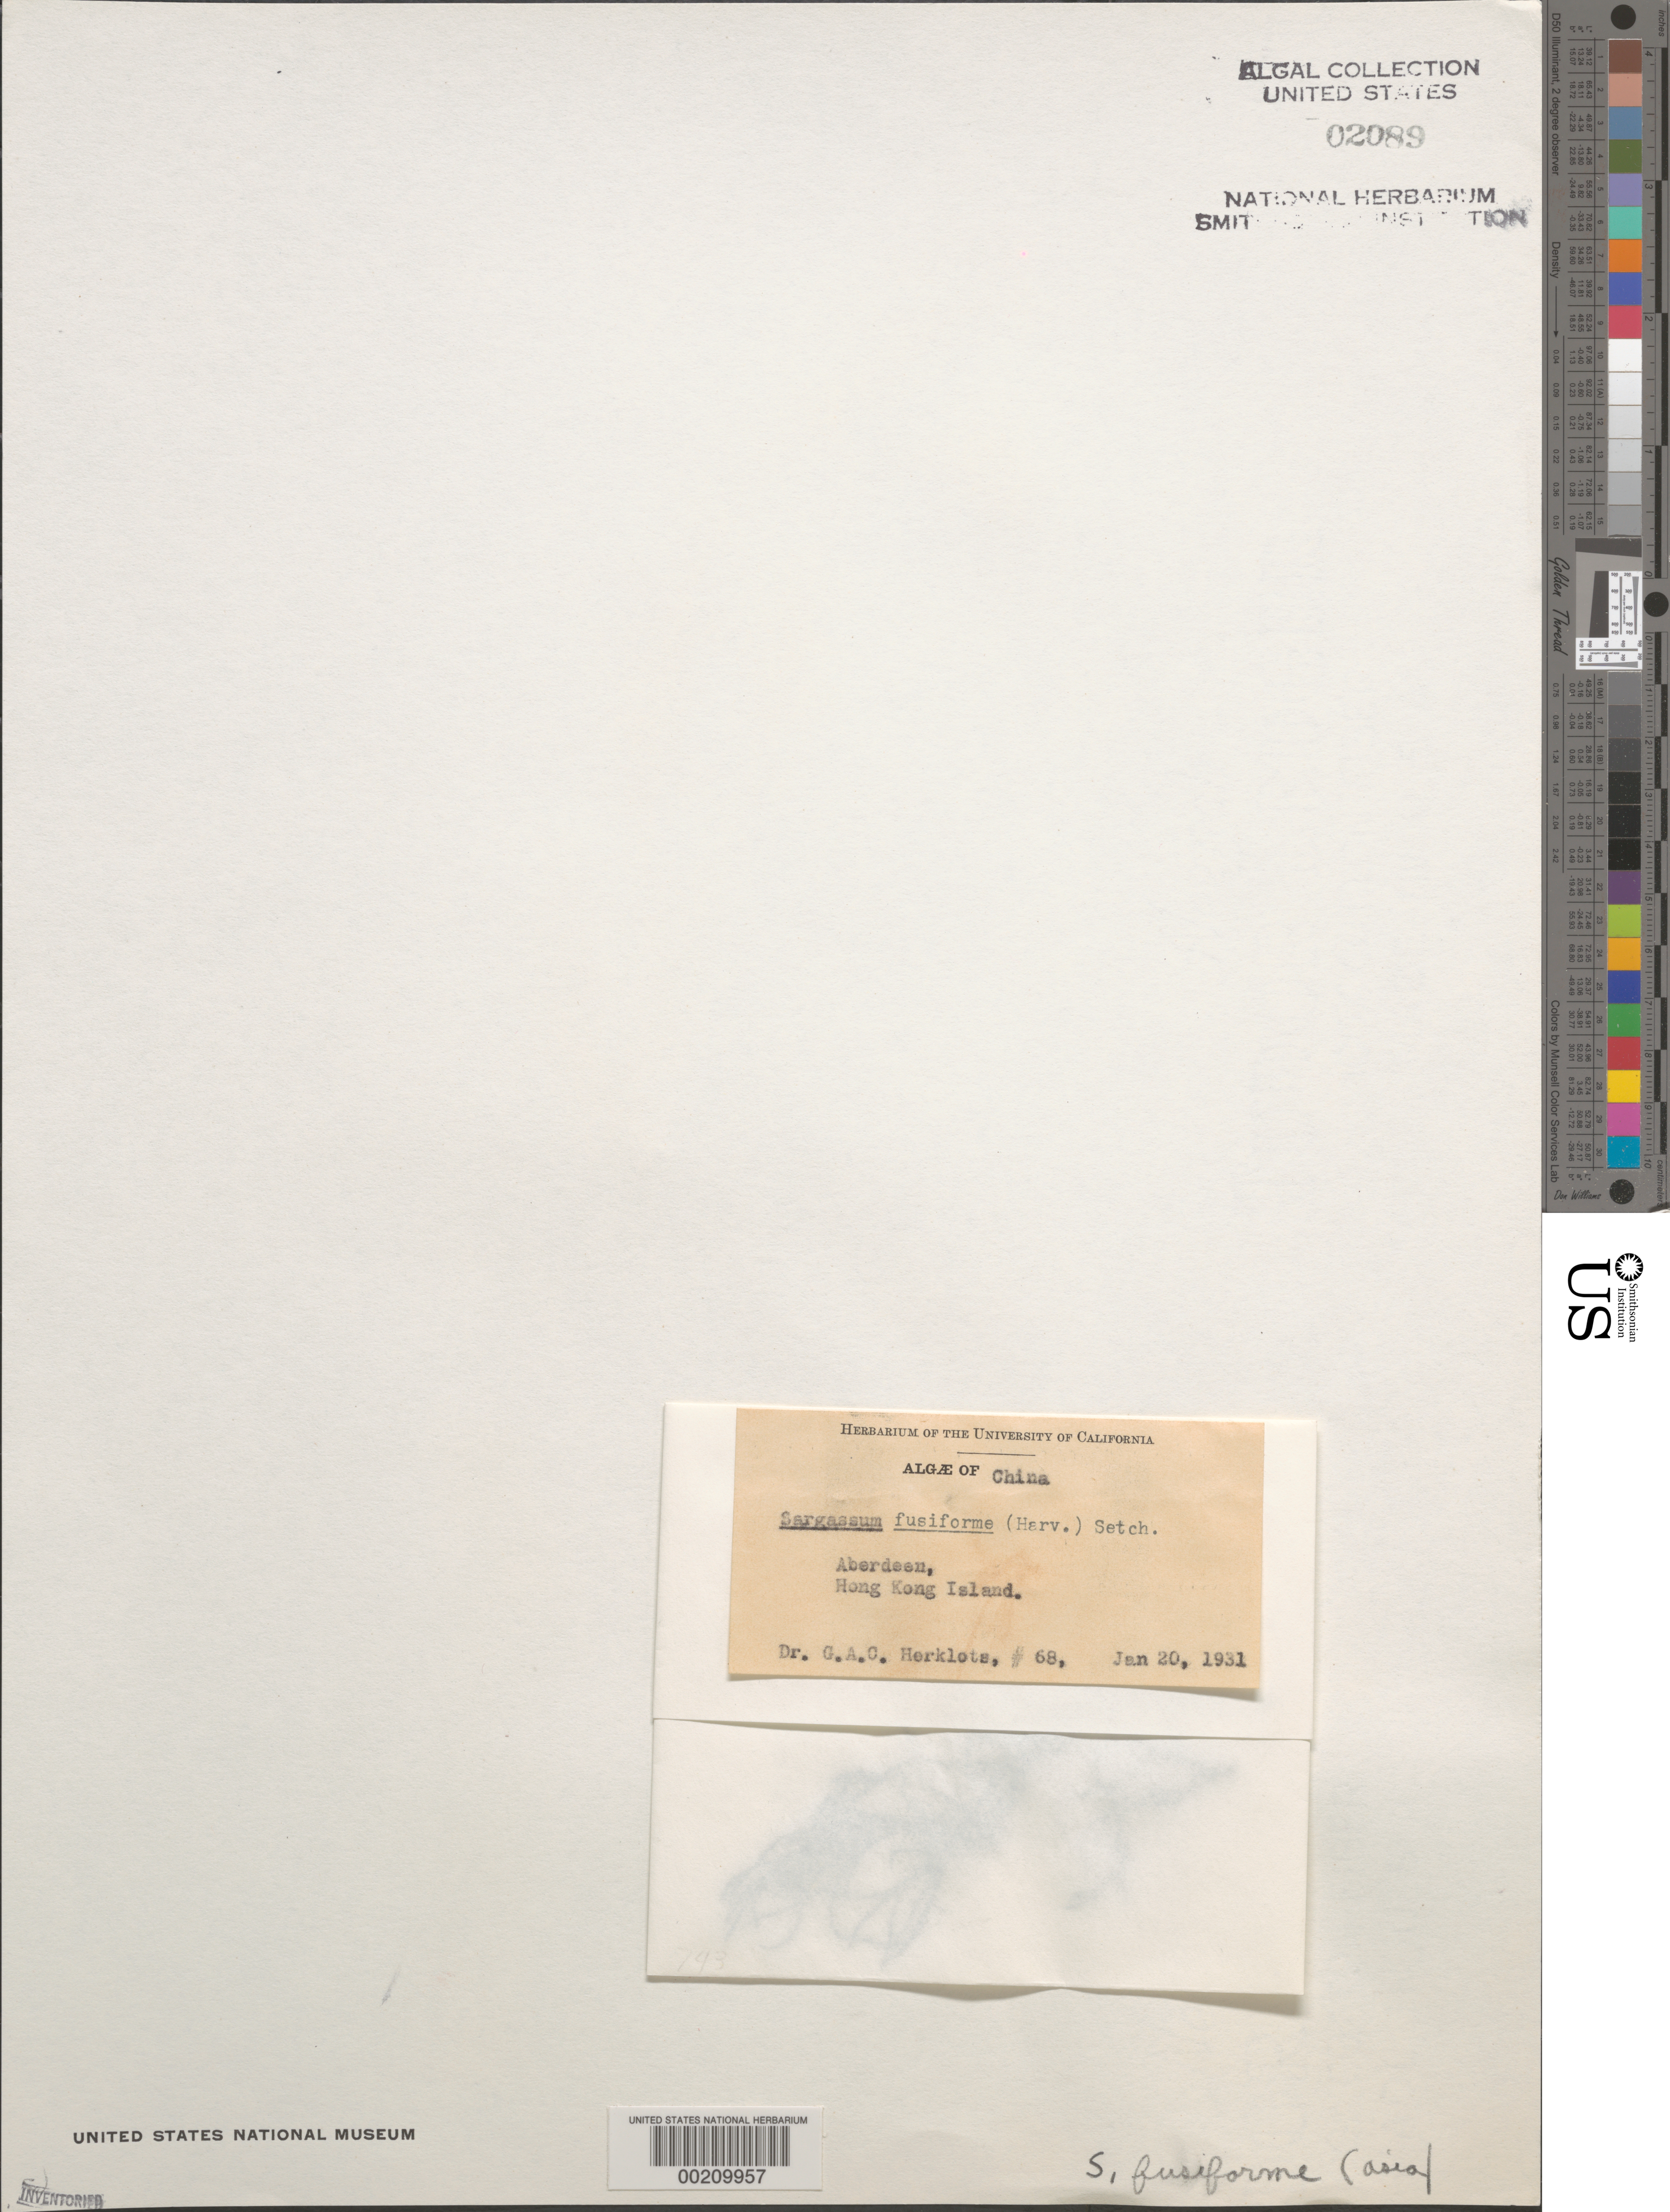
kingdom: Chromista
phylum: Ochrophyta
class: Phaeophyceae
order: Fucales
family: Sargassaceae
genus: Sargassum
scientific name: Sargassum fusiforme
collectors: G. Herklots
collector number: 68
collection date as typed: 20 Jan 1931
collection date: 1931-01-20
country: China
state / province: Hong Kong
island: Hong Kong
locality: Aberdeen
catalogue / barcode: US 2089